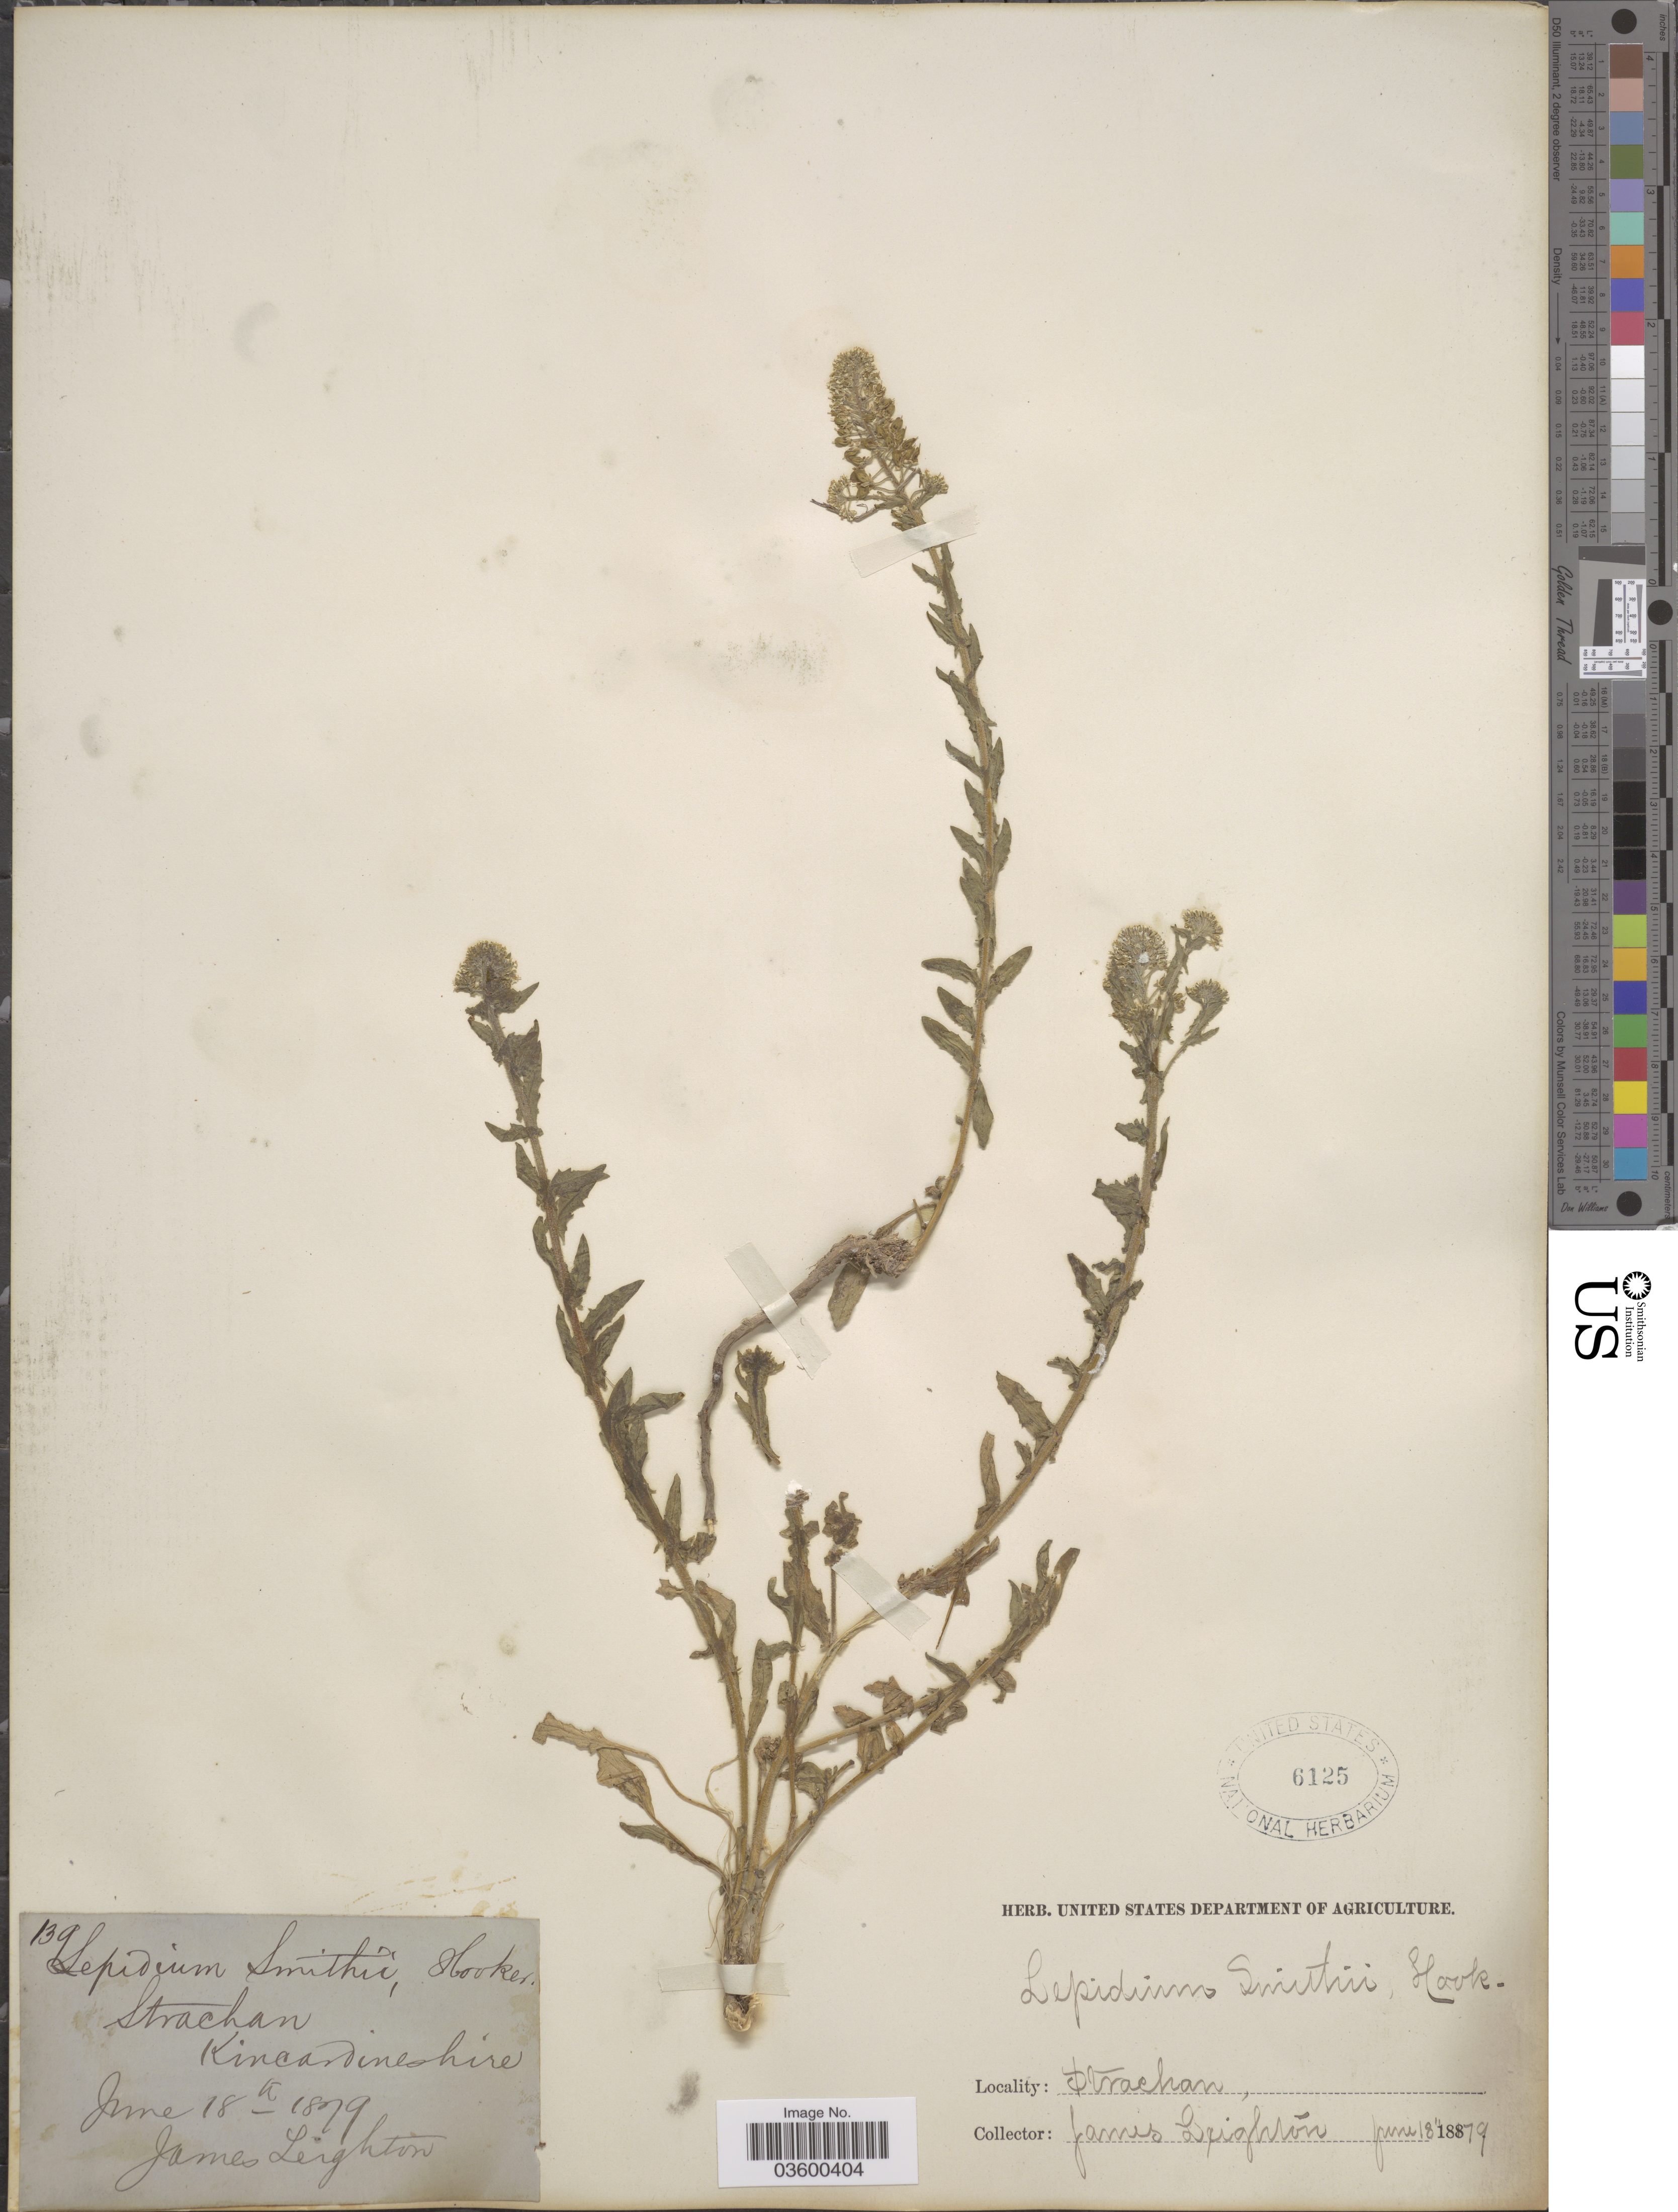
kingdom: Plantae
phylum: Tracheophyta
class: Magnoliopsida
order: Brassicales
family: Brassicaceae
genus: Lepidium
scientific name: Lepidium smithii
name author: Hook.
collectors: J. Leighton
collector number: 139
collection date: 1879-06-18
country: United Kingdom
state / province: Scotland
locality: Strachan. Kincardineshire.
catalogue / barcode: US 6125